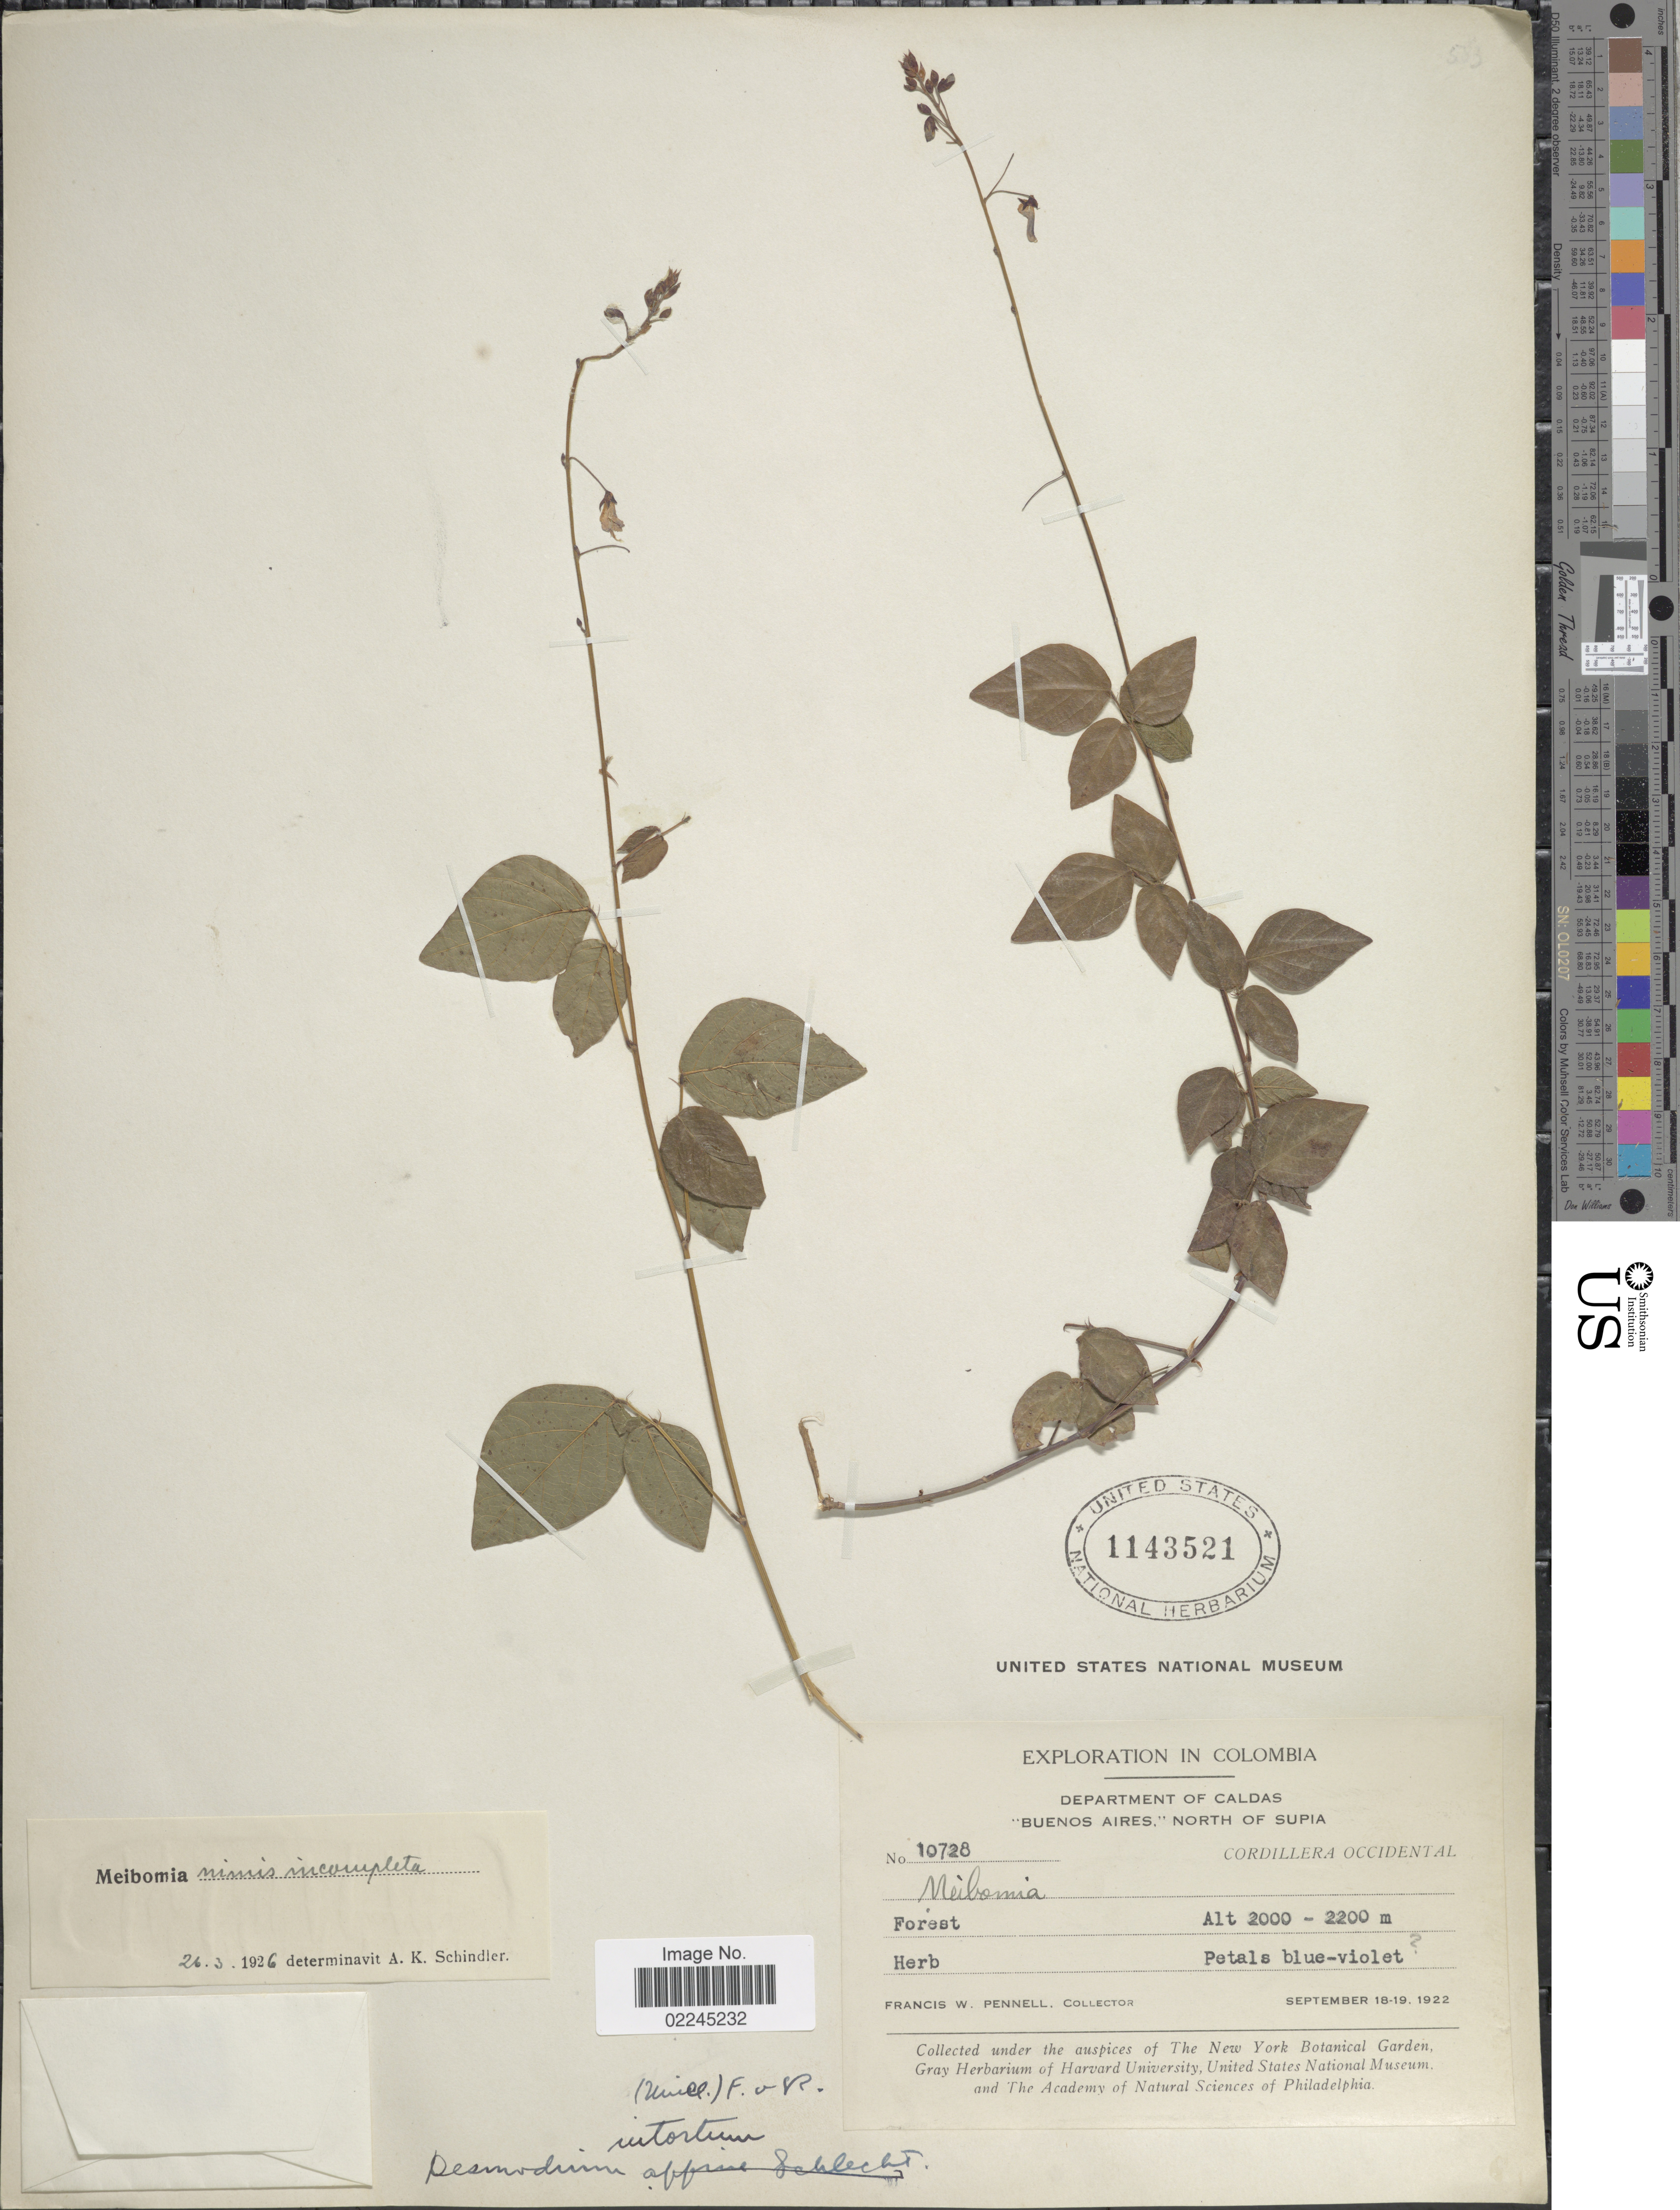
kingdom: Plantae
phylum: Tracheophyta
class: Magnoliopsida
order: Fabales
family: Fabaceae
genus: Desmodium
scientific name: Desmodium intortum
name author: (Mill.) Urb.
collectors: F. W. Pennell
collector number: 10728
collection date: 1922-09-18/1922-09-19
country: Colombia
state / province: Caldas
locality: Department of Caldas. "Buenos Aires", North of Supia. Cordillera Occidental. Forest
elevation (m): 2000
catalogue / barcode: US 1143521